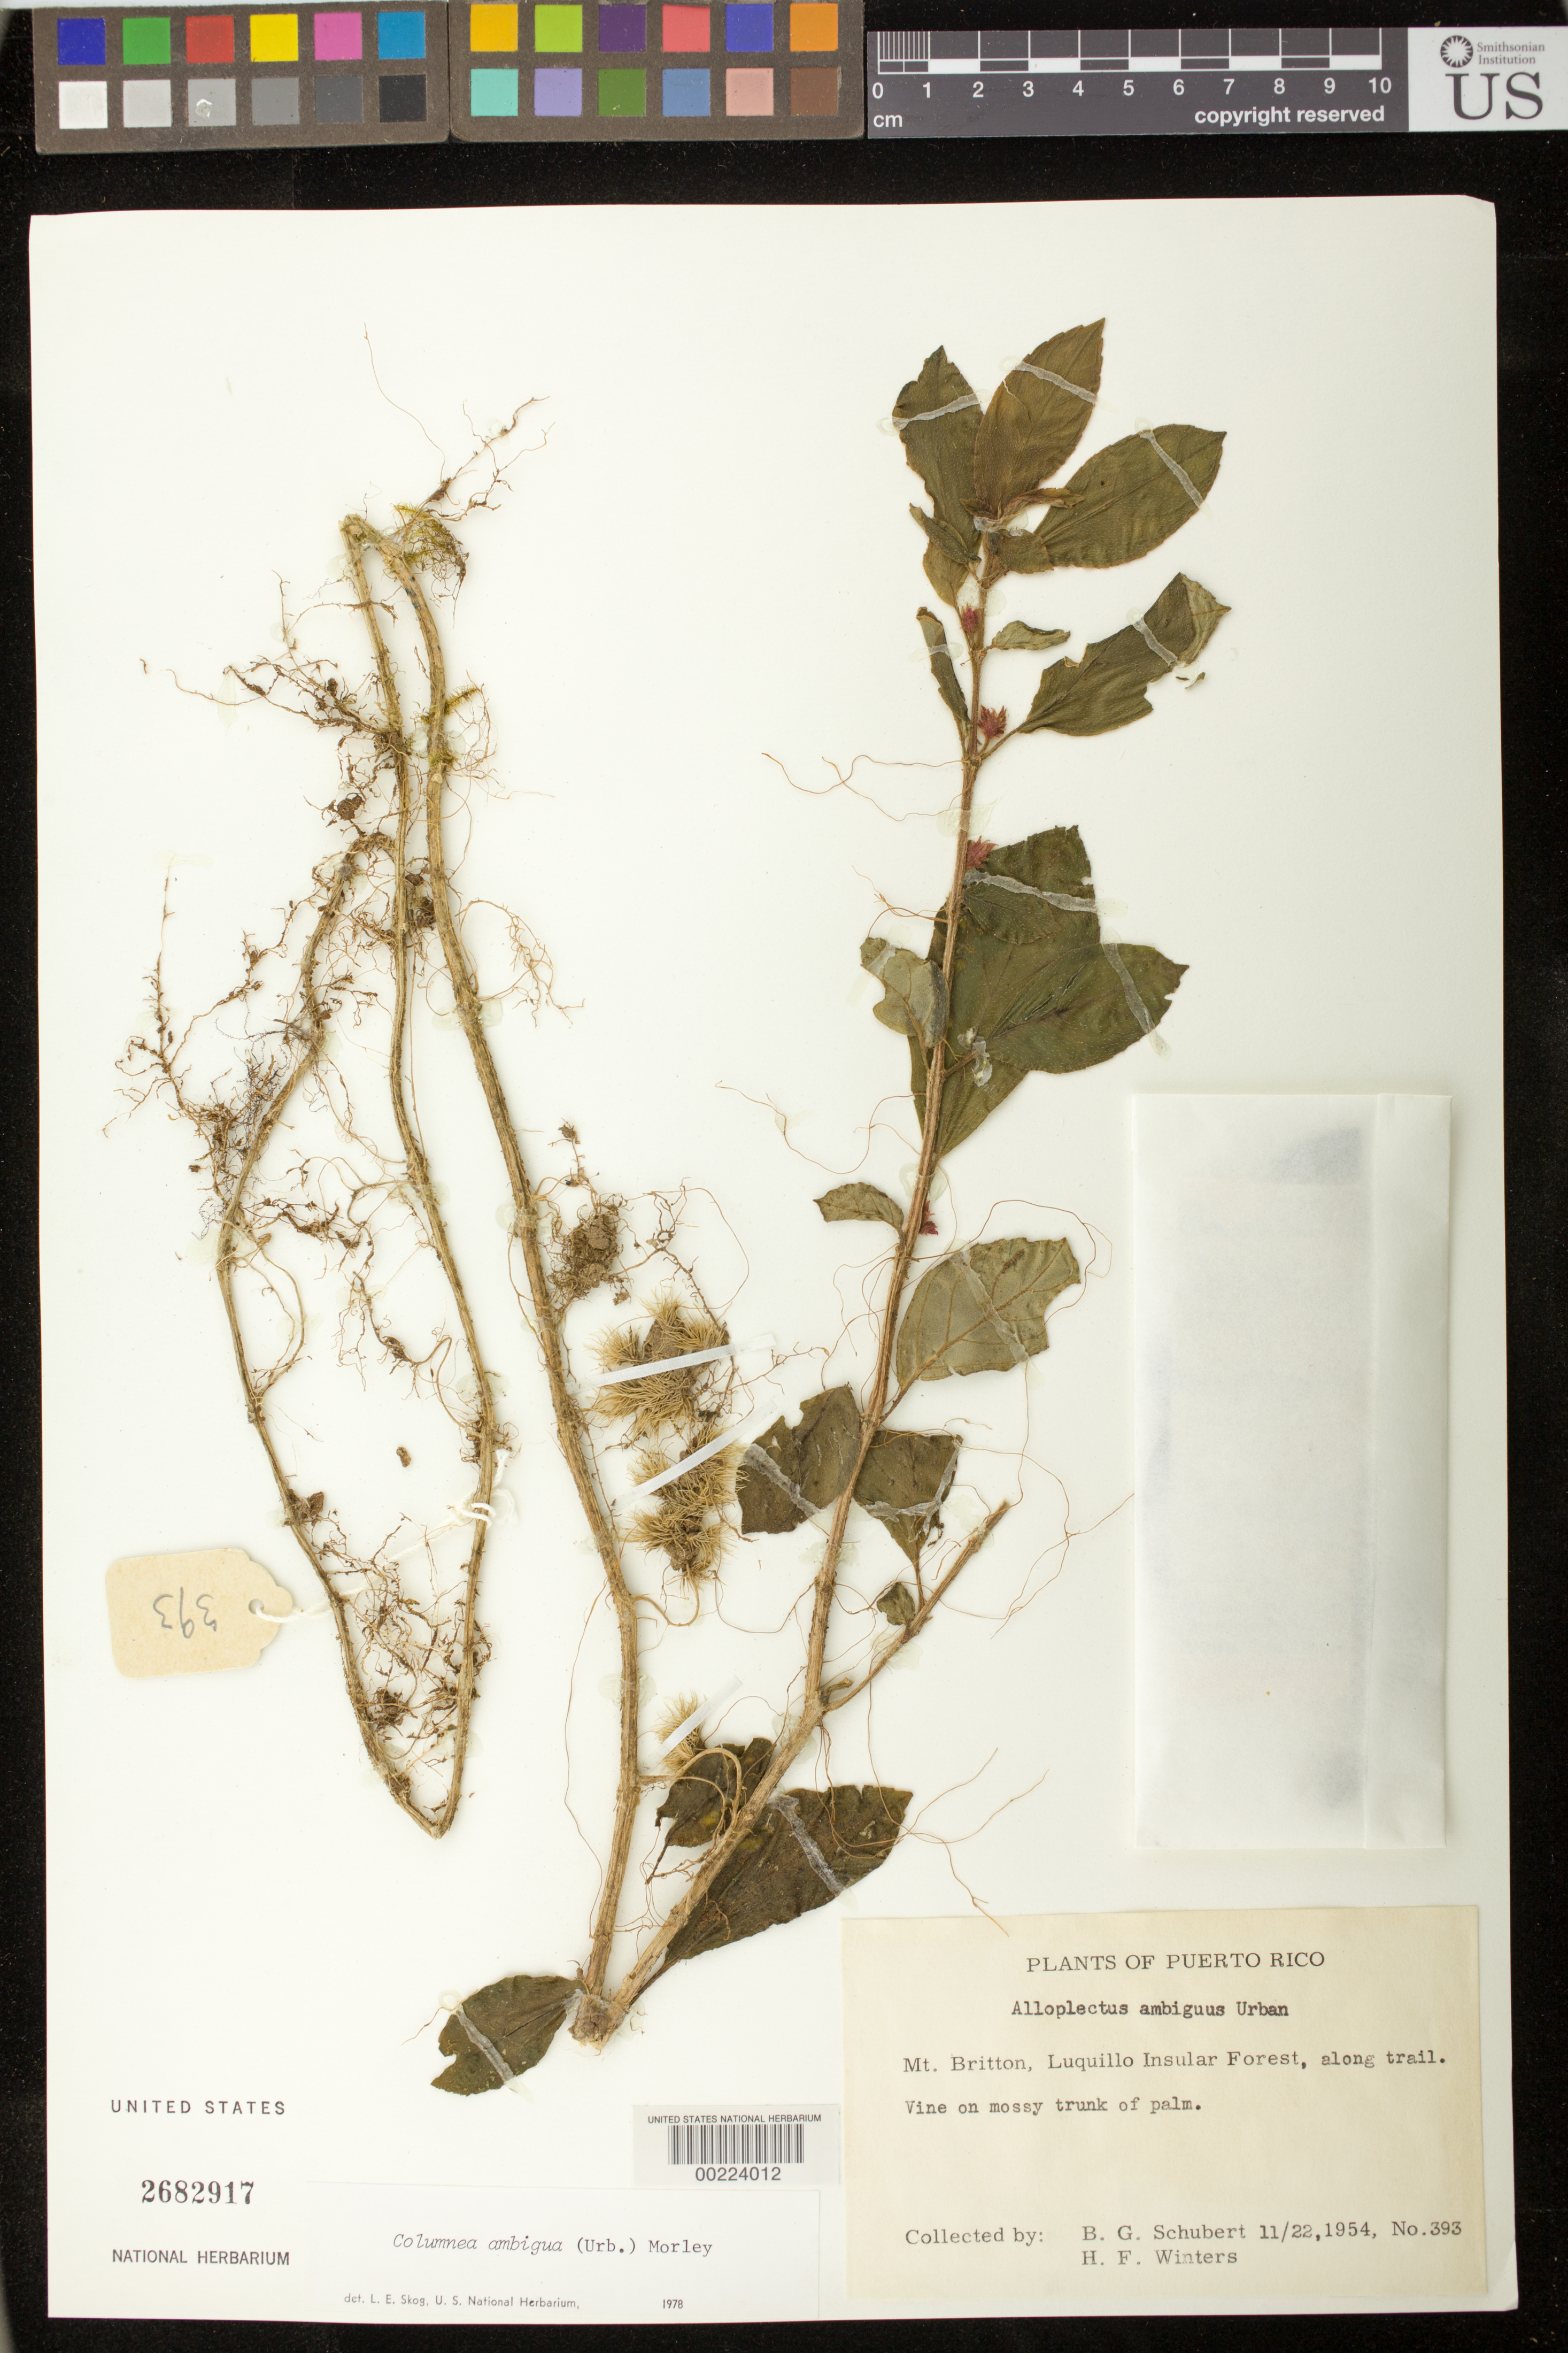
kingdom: Plantae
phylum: Tracheophyta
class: Magnoliopsida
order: Lamiales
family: Gesneriaceae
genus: Columnea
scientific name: Columnea ambigua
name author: (Urb.) B.D. Morley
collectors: B. Schubert & H. Winters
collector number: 393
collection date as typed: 22 Nov 1954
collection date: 1954-11-22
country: Puerto Rico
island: Puerto Rico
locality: Mt Britton, Luquillo insular forest, along trail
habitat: Forest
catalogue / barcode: US 2682917